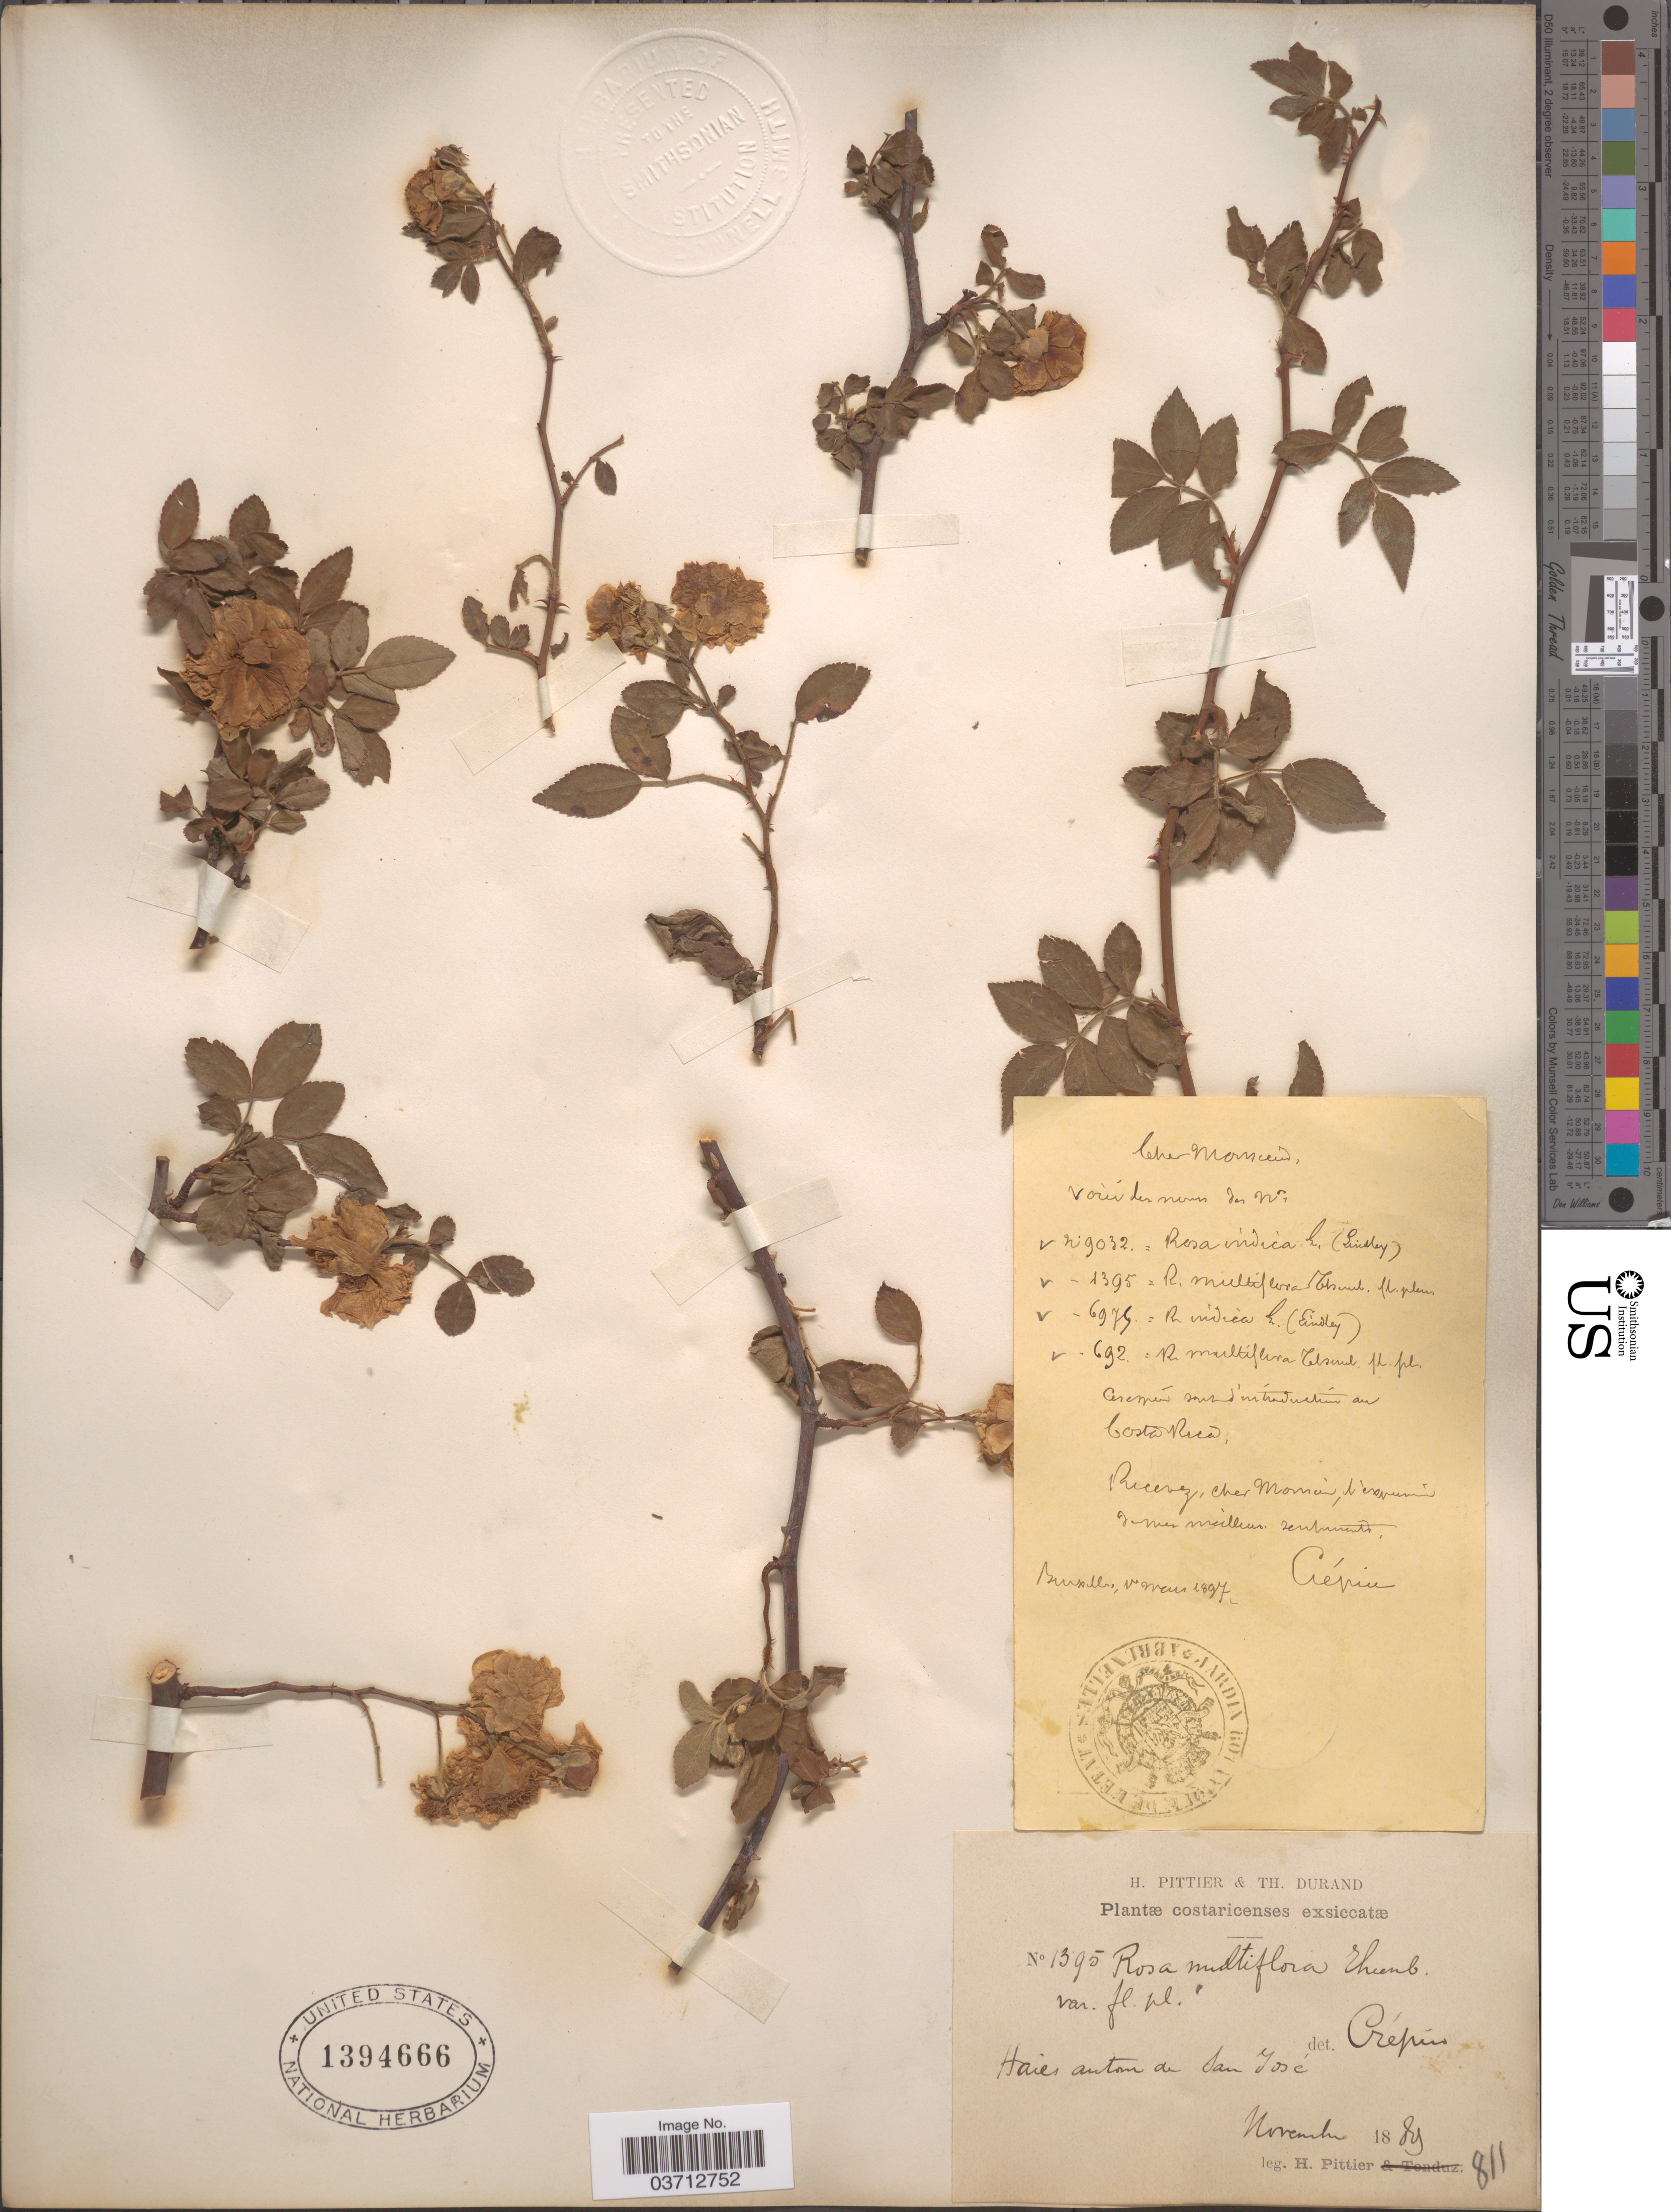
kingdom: Plantae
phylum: Tracheophyta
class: Magnoliopsida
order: Rosales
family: Rosaceae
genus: Rosa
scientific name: Rosa multiflora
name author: Thunb.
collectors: H. F. Pittier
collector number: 1395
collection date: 1889-11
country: Costa Rica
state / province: San José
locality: Haies autour de San Jose.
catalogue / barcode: US 1394666